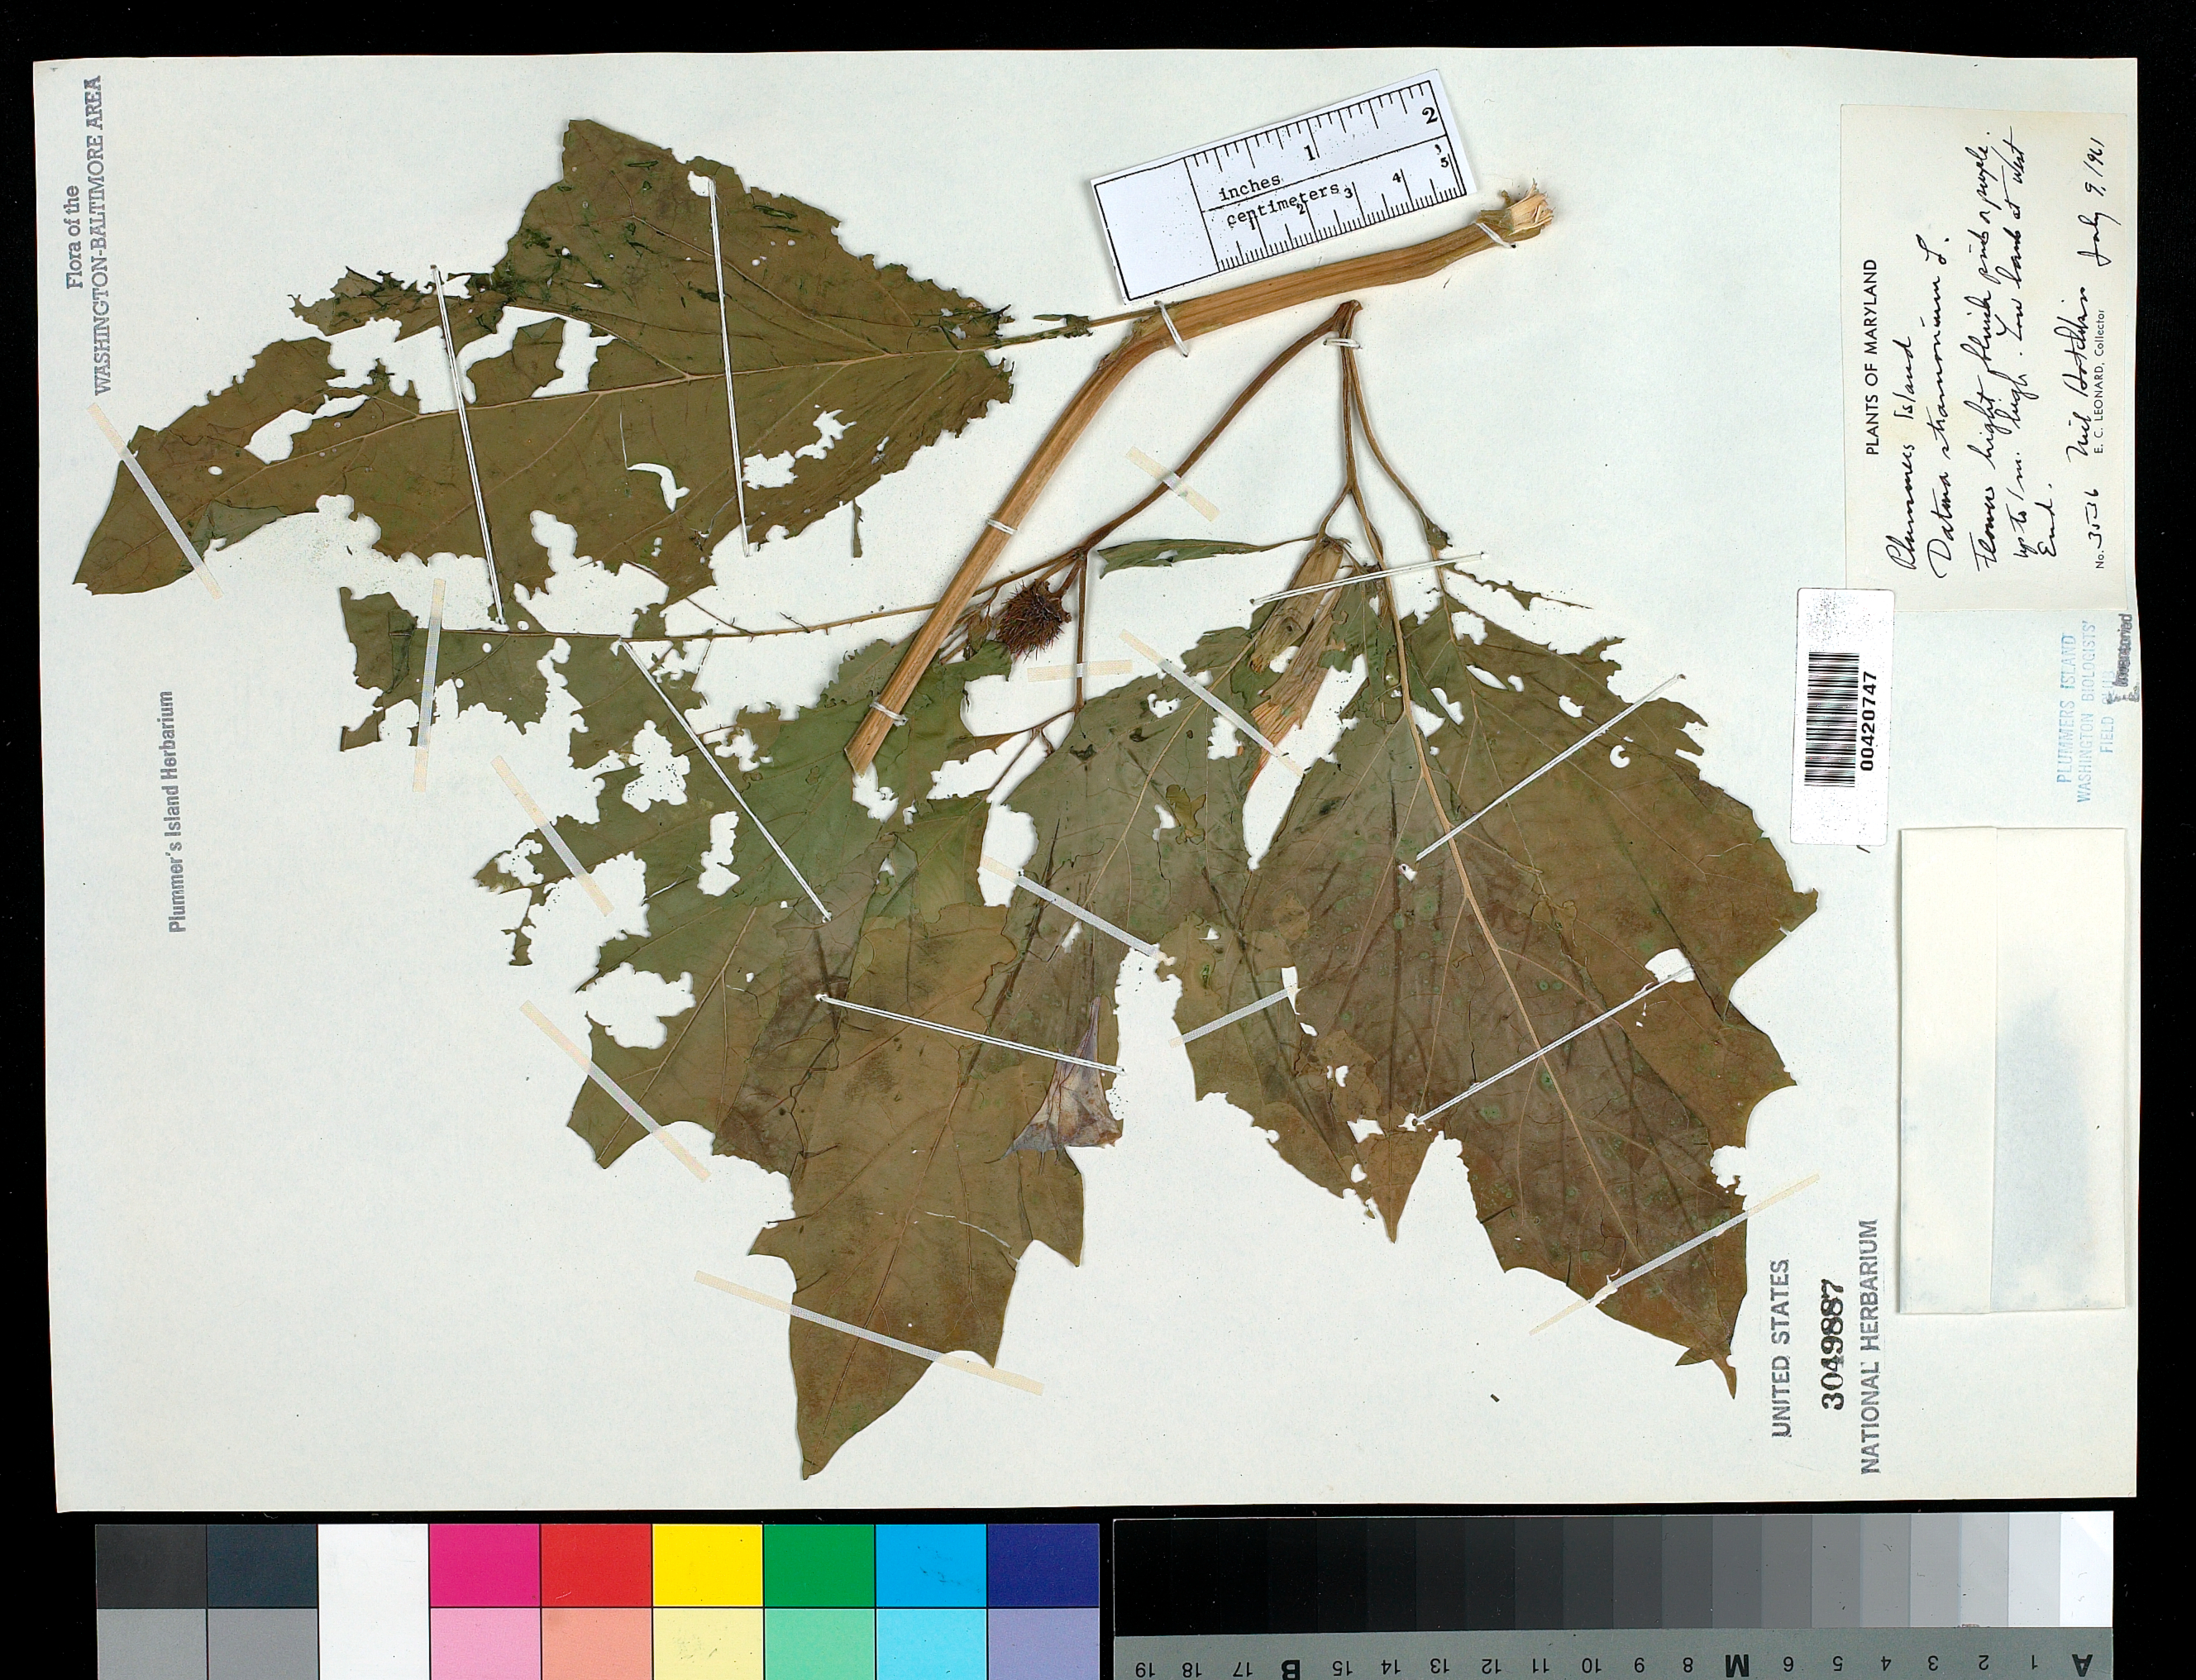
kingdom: Plantae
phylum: Tracheophyta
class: Magnoliopsida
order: Solanales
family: Solanaceae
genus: Datura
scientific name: Datura stramonium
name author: L.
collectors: E. C. Leonard & N. Hotchkiss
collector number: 3536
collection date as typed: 09 Jul 1961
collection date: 1961-07-09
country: United States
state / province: Maryland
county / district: Montgomery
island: Plummers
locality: Plummer's Island; low bank at west end C. & O. Canal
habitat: Low bank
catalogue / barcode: US 3049887